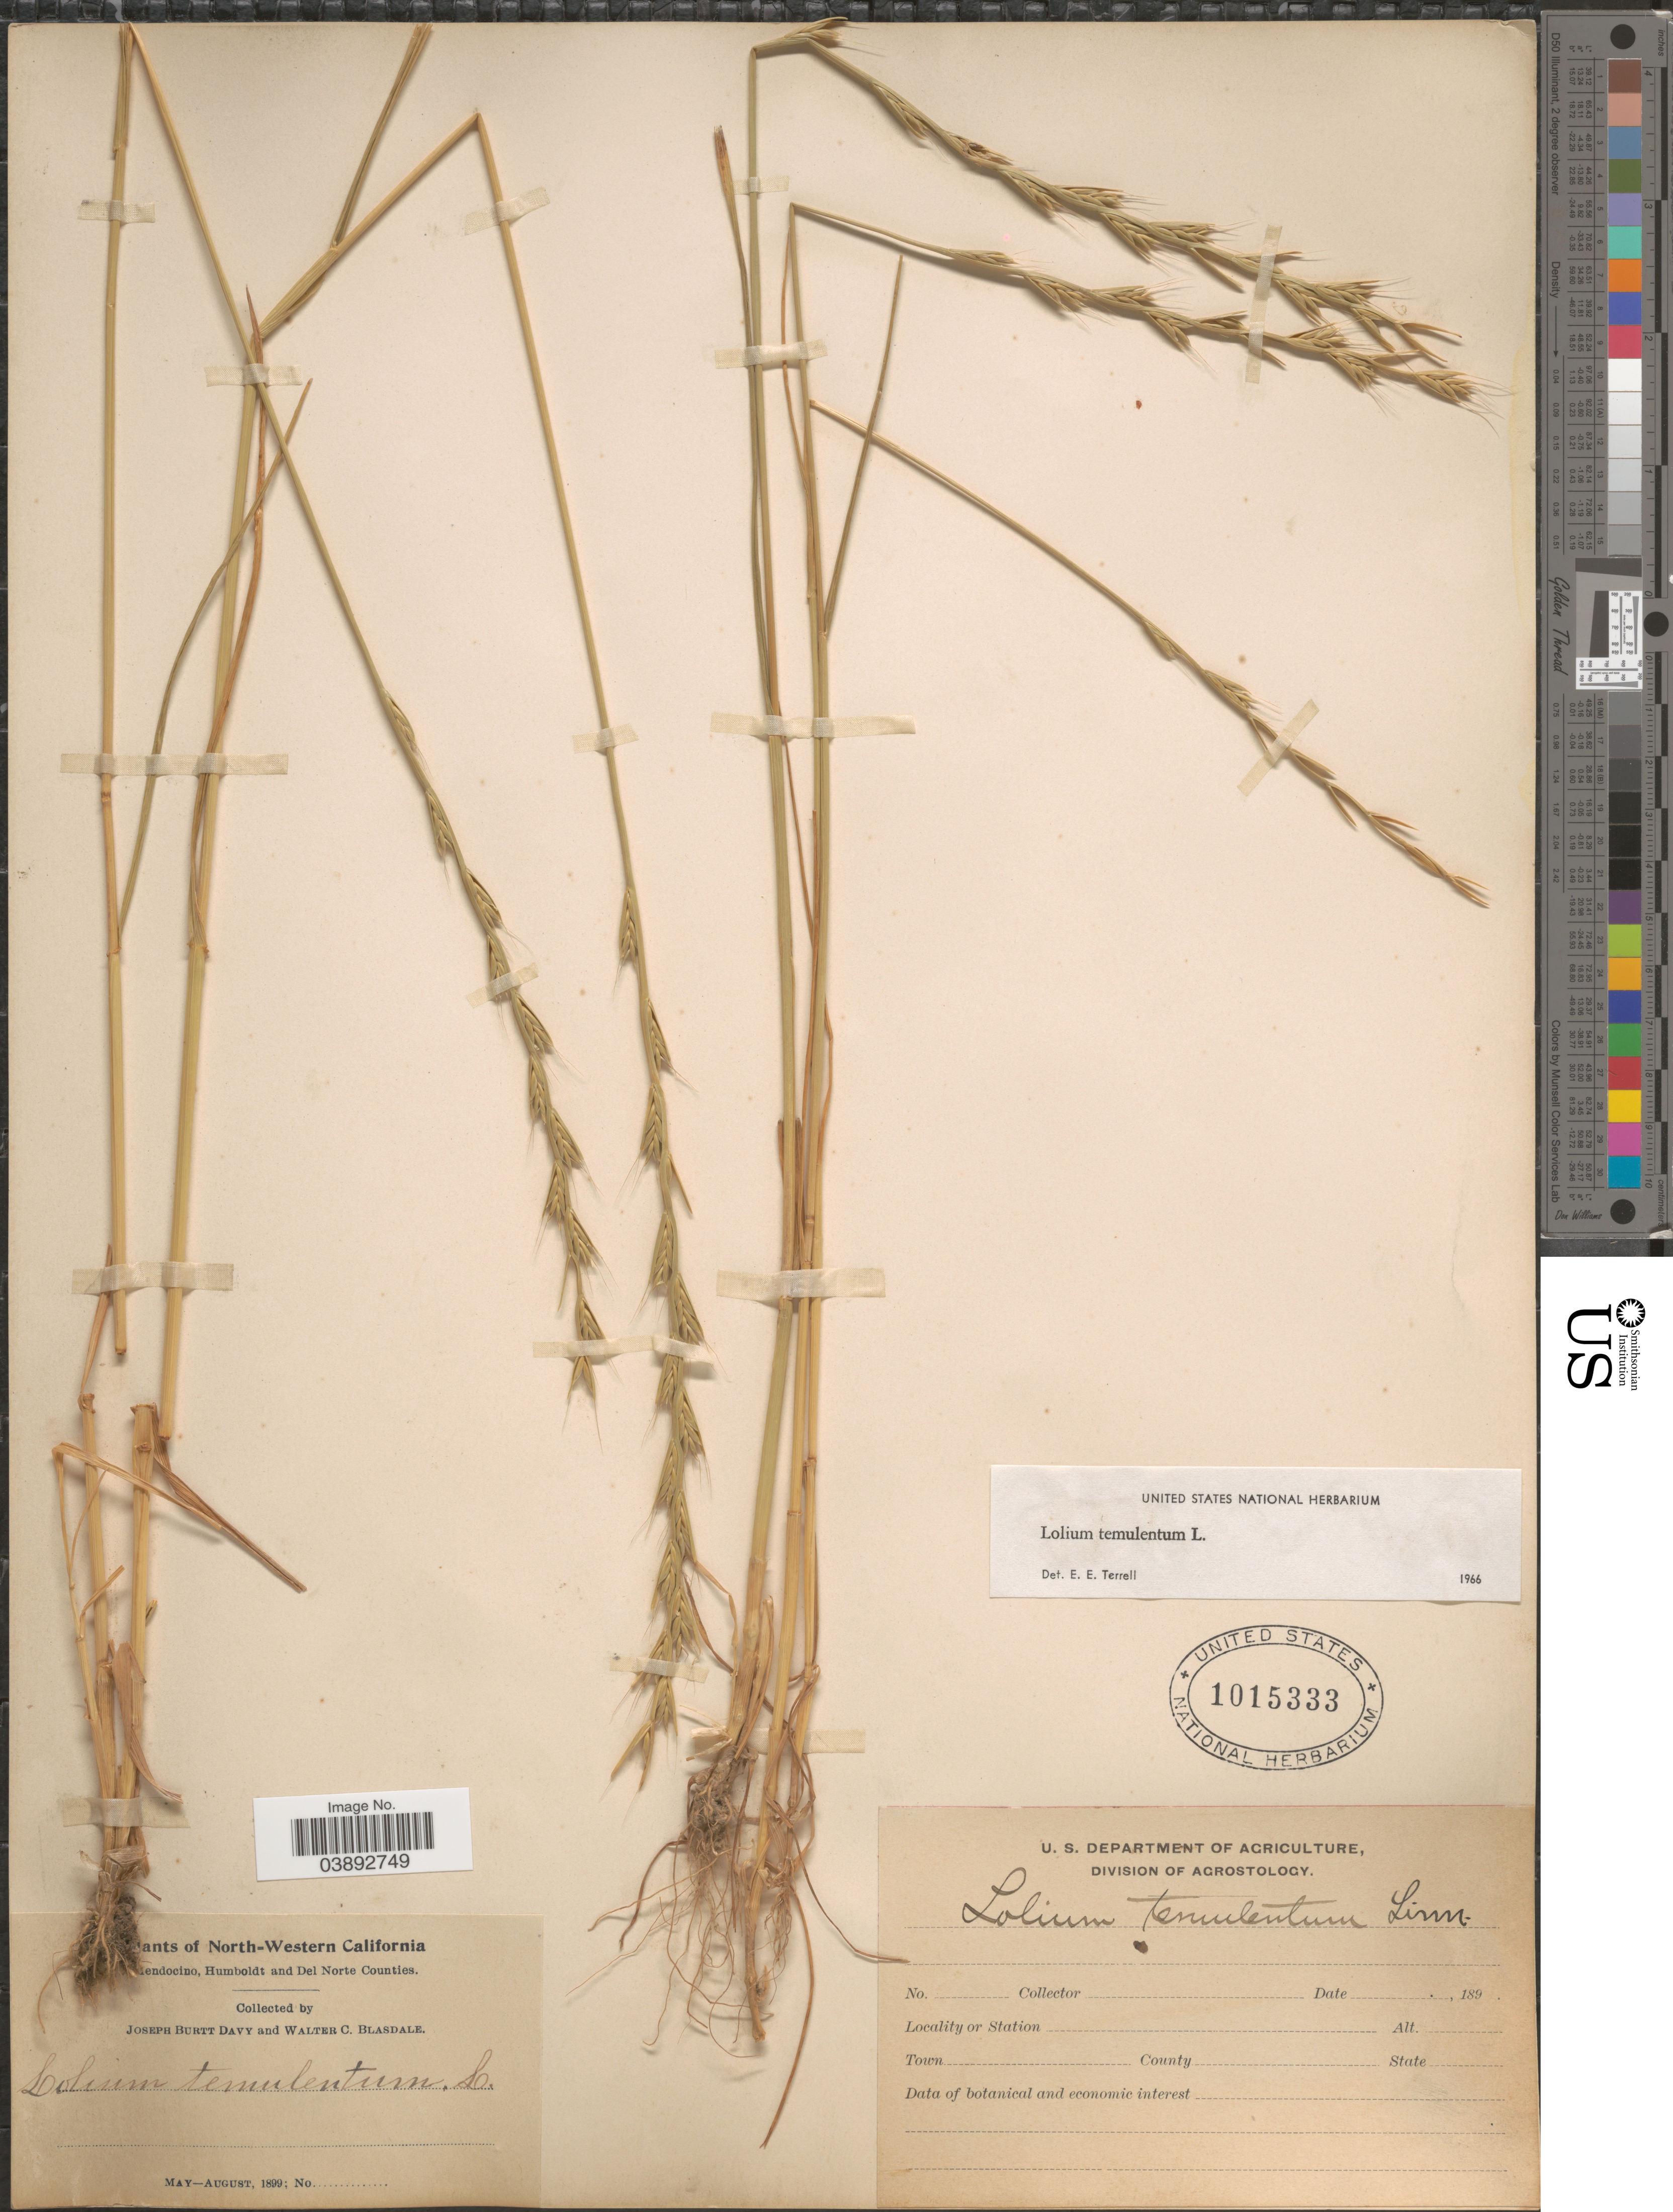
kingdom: Plantae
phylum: Tracheophyta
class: Liliopsida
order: Poales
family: Poaceae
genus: Lolium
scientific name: Lolium temulentum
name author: L.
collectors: J. Burtt Davy & W. Blasdale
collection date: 1899-05/1899-08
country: United States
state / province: California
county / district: Mendocino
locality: North-Western California. Mendocino, Humboldt and Del Norte Counties.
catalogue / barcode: US 1015333